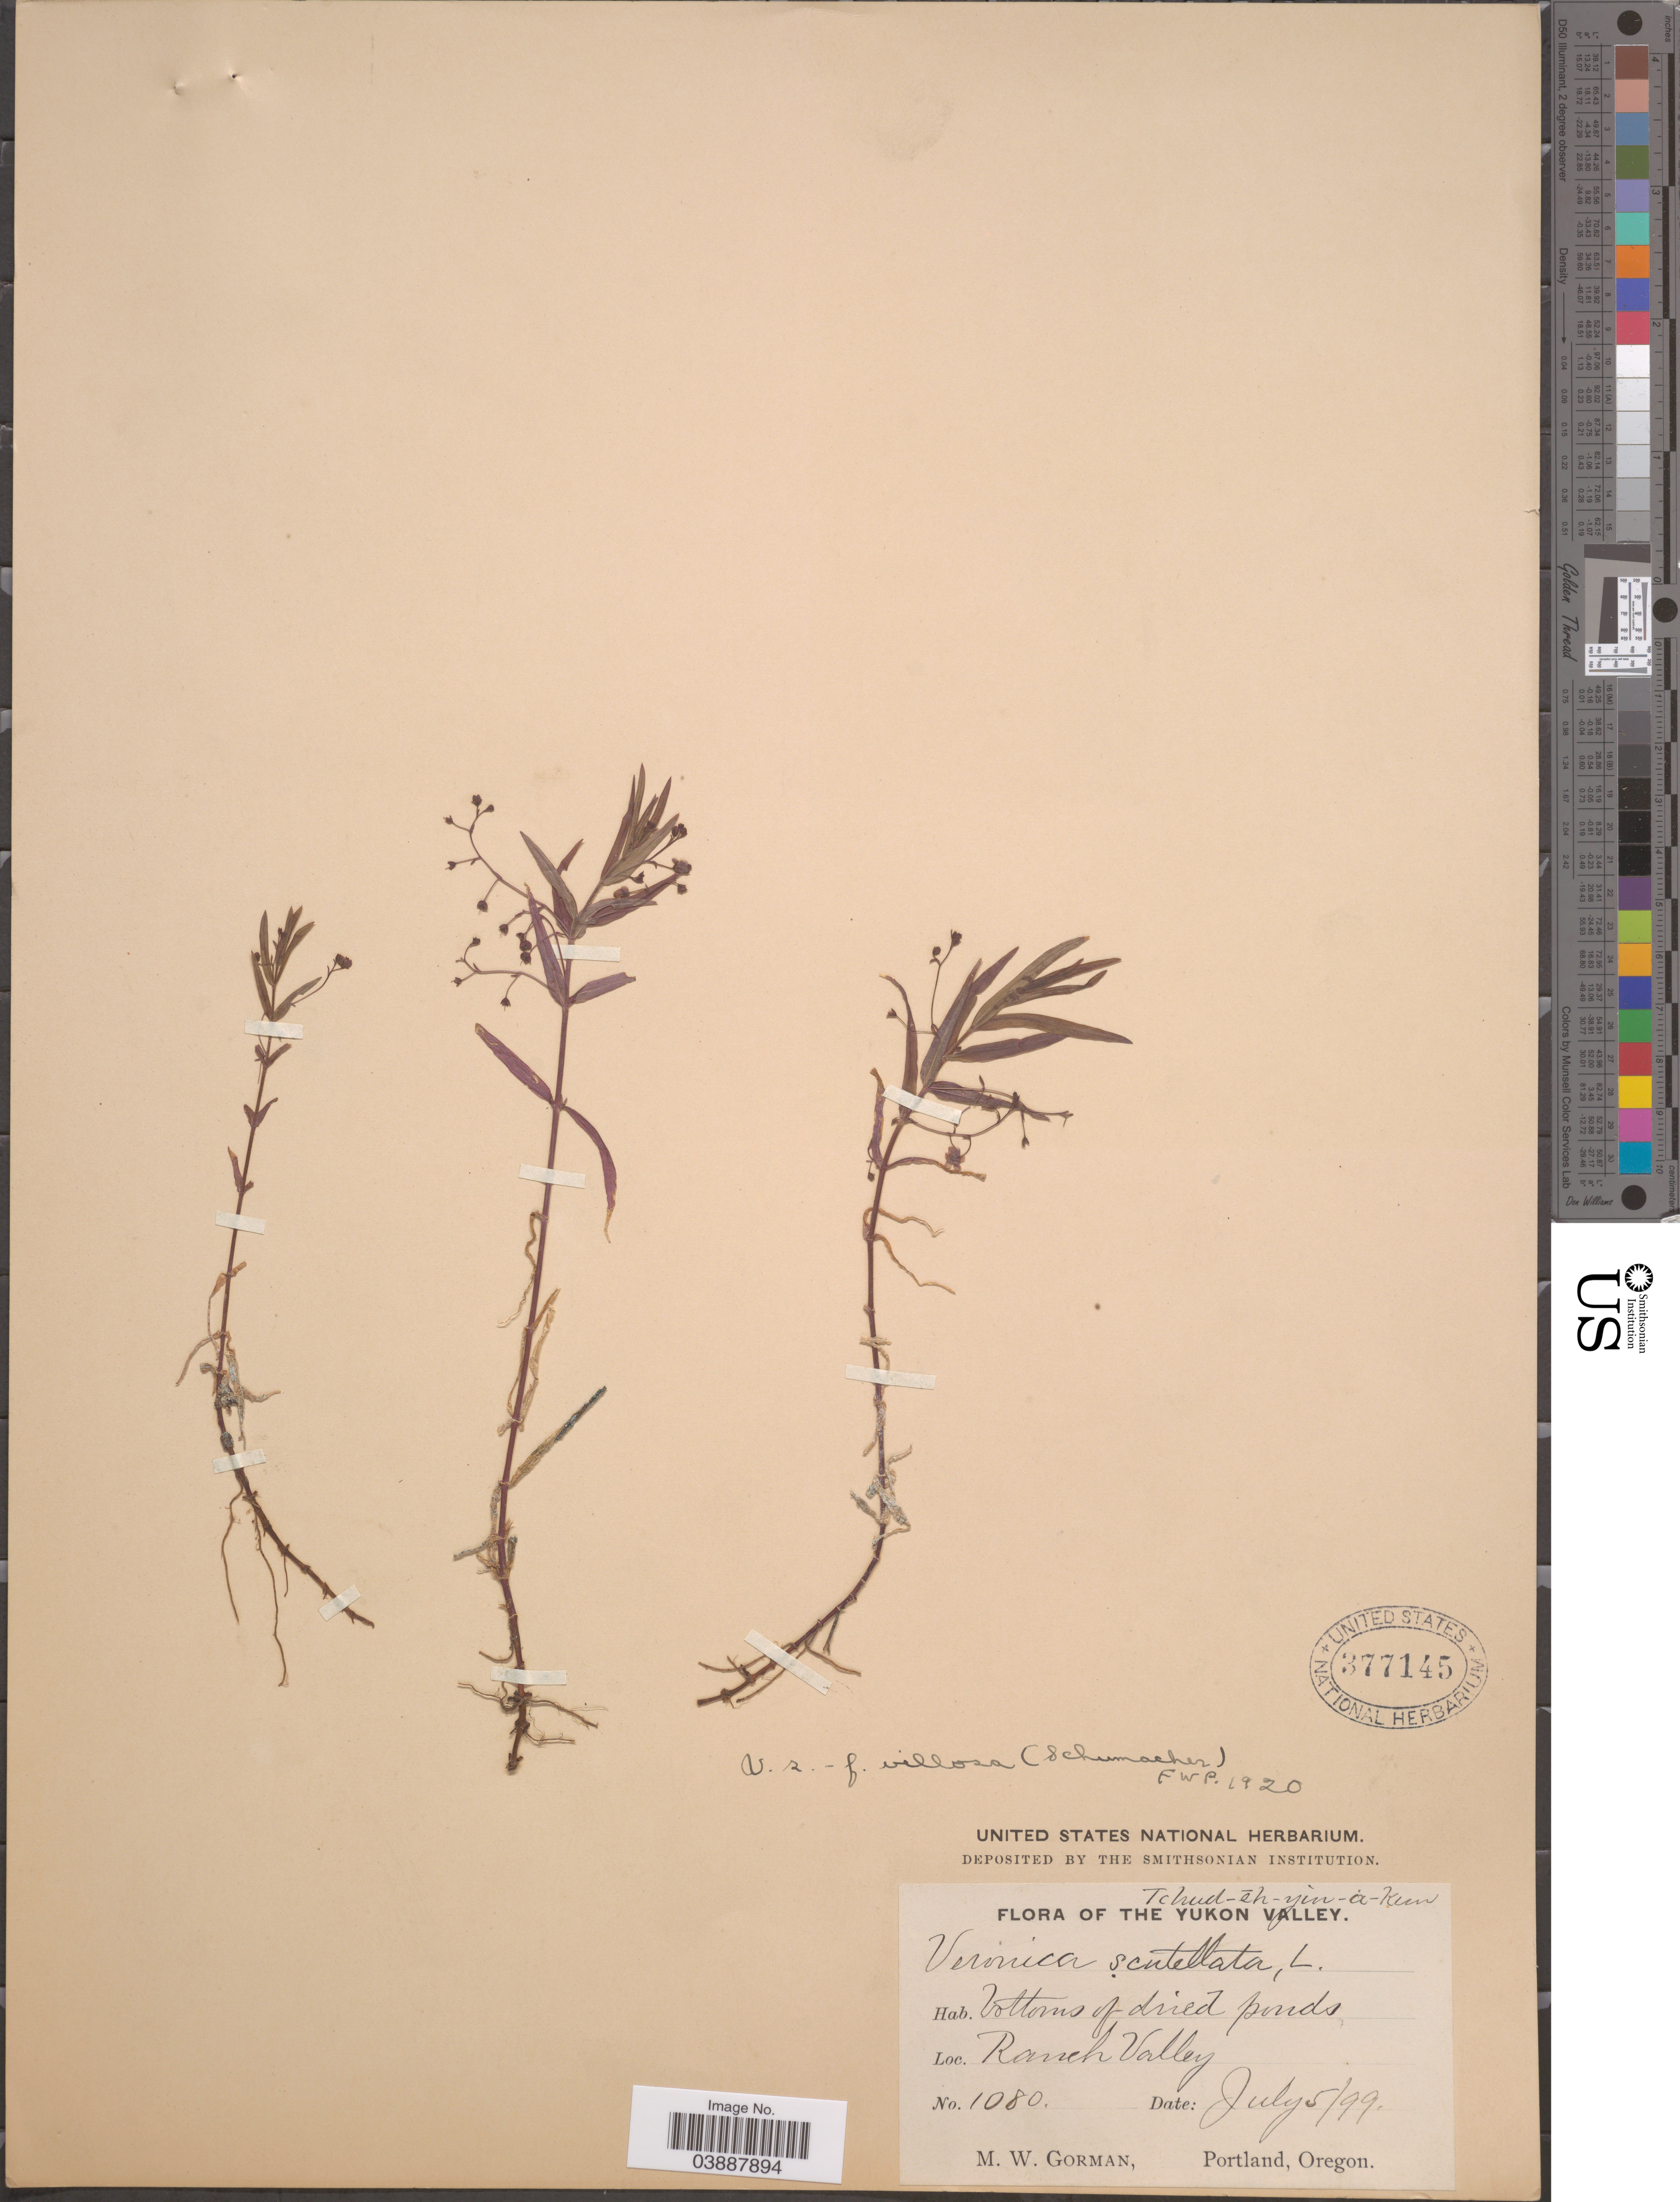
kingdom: Plantae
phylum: Tracheophyta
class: Magnoliopsida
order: Lamiales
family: Plantaginaceae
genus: Veronica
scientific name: Veronica scutellata f. villosa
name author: (Schum.) Pennell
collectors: M. W. Gorman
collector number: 1080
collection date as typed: Transcribed d/m/y: 5/7/99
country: Canada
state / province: Yukon Territory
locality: Yukon Valley. Bottoms of dried ponds. Ranch Valley.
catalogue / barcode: US 377145